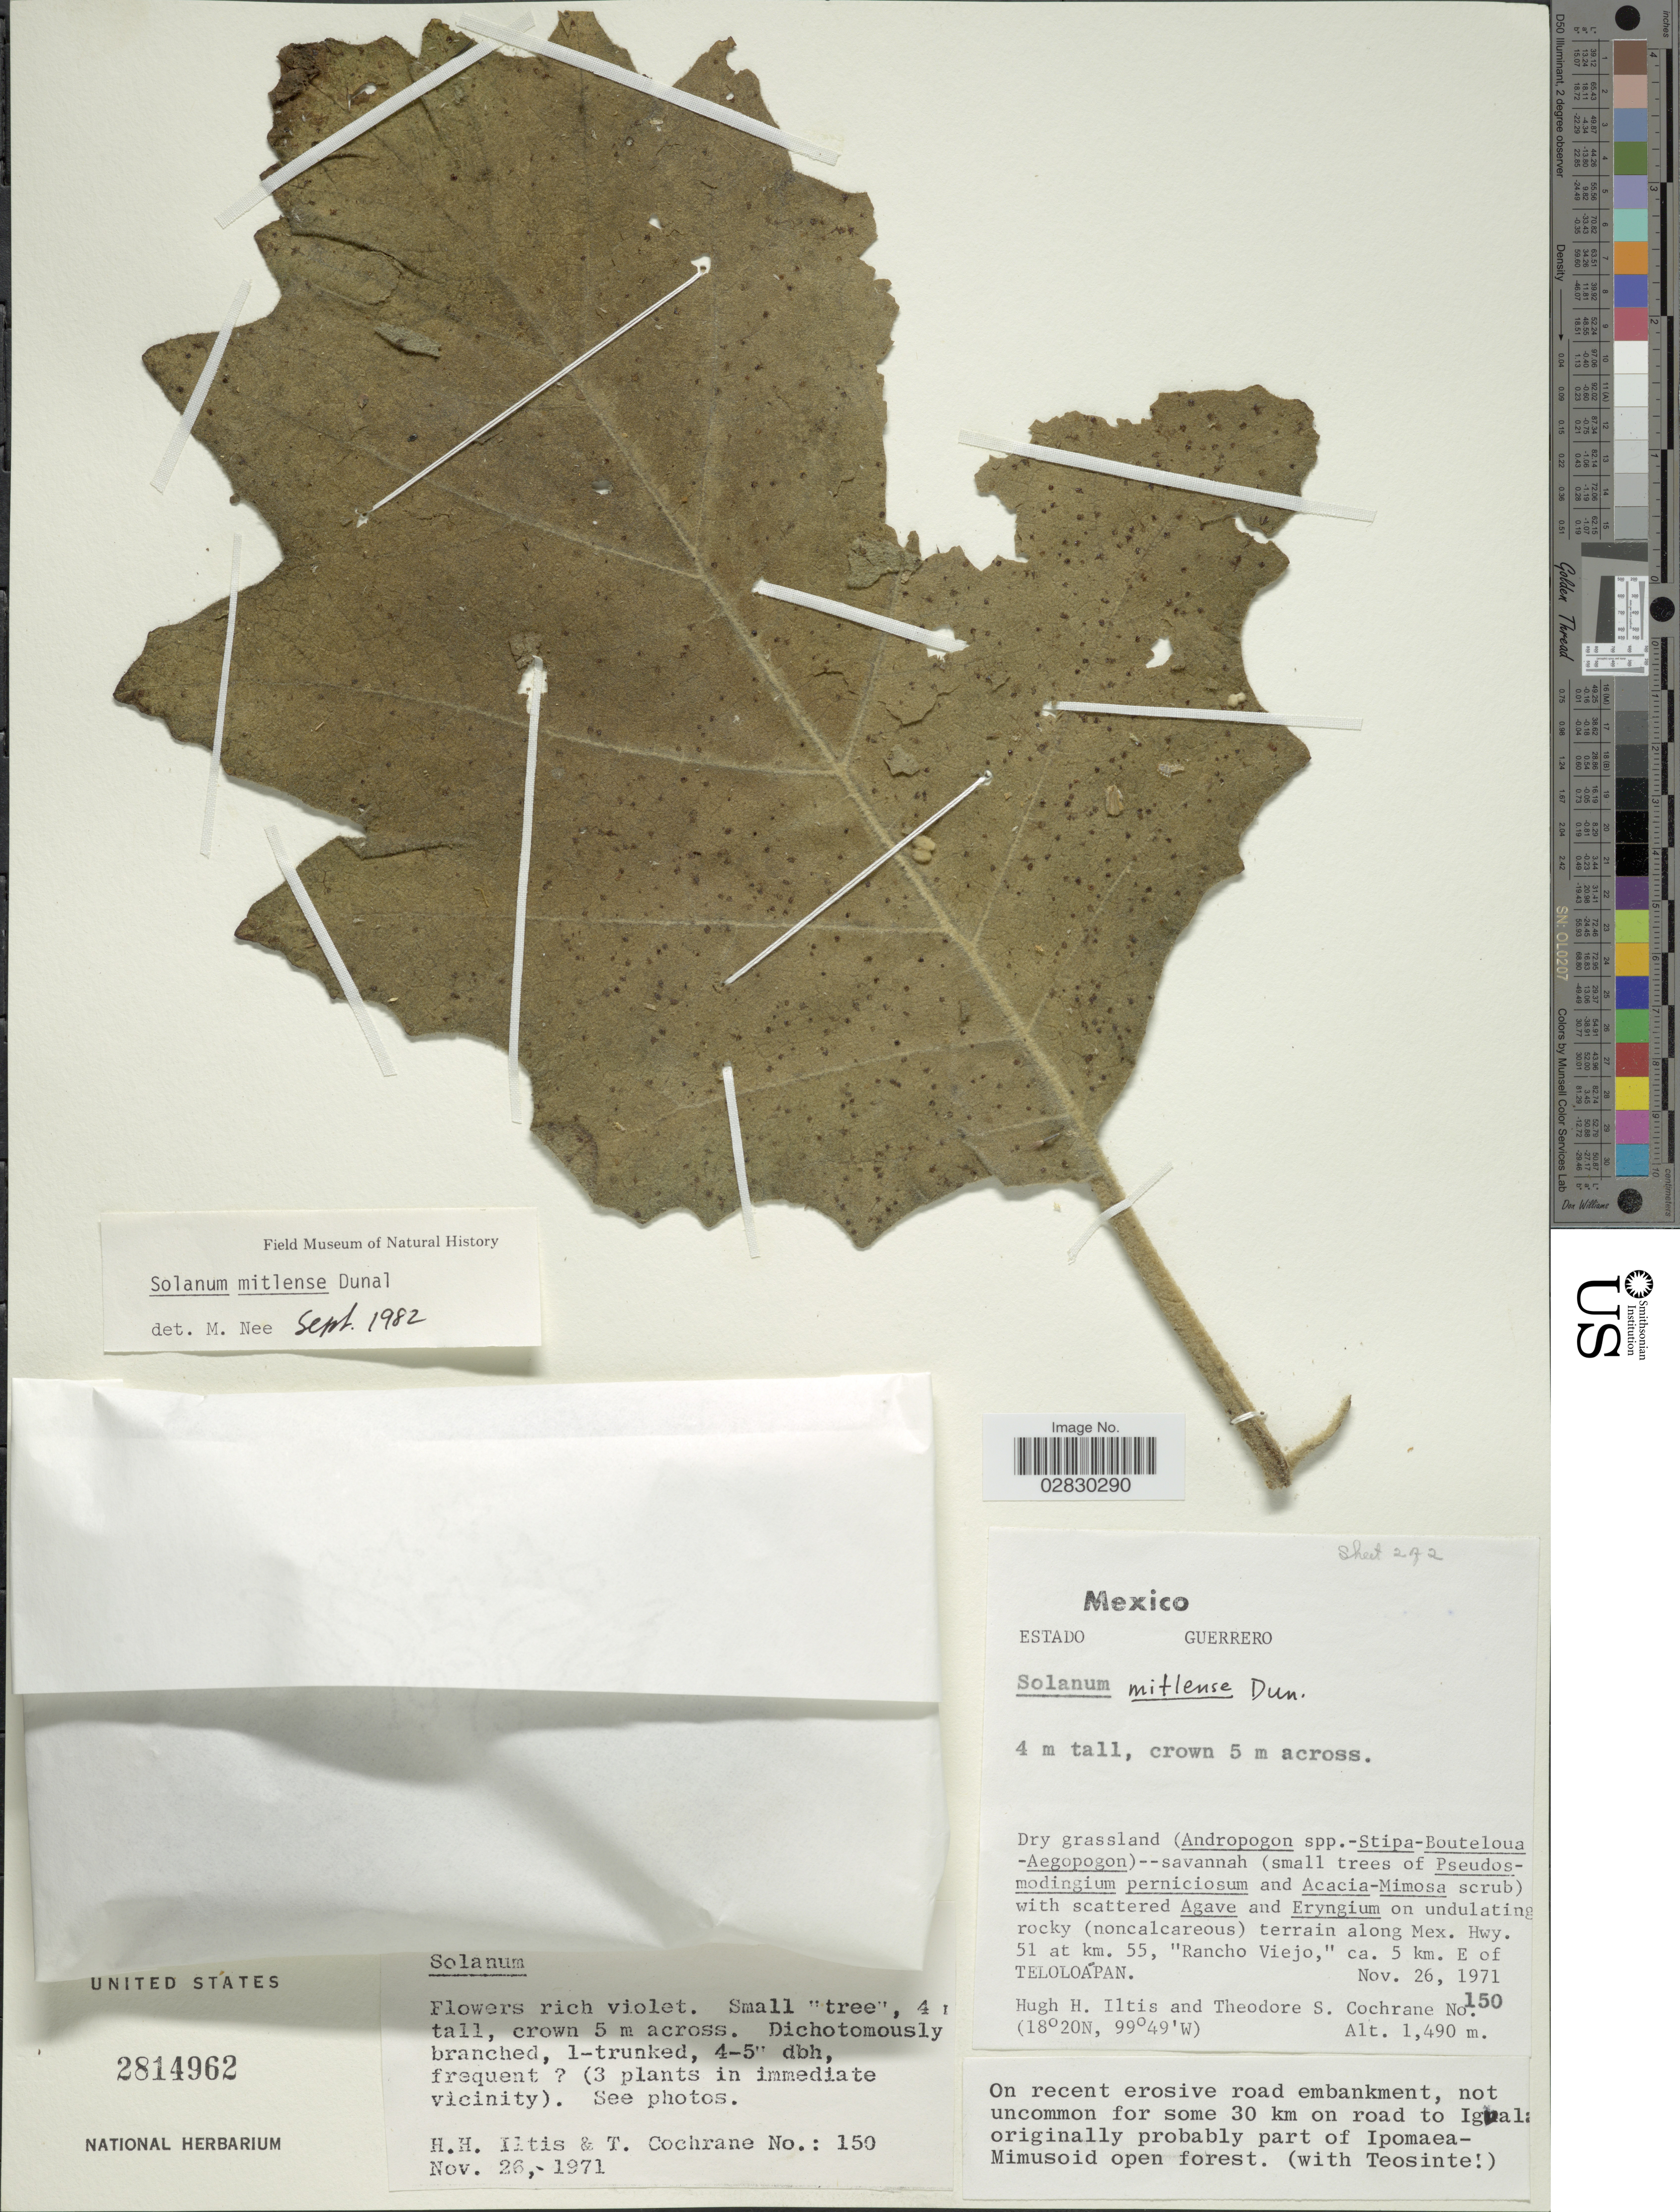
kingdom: Plantae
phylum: Tracheophyta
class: Magnoliopsida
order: Solanales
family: Solanaceae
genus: Solanum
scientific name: Solanum mitlense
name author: Dunal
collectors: H. Iltis & T. S. Cochrane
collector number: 150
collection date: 1971-11-26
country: Mexico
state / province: Guerrero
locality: On undulating rocky (noncalcareous) terrain along Mex. Hwy. 51 at km. 55, "Rancho Viejo," ca. 5 km. E. of Teloloápan.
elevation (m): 1490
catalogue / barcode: US 2814962